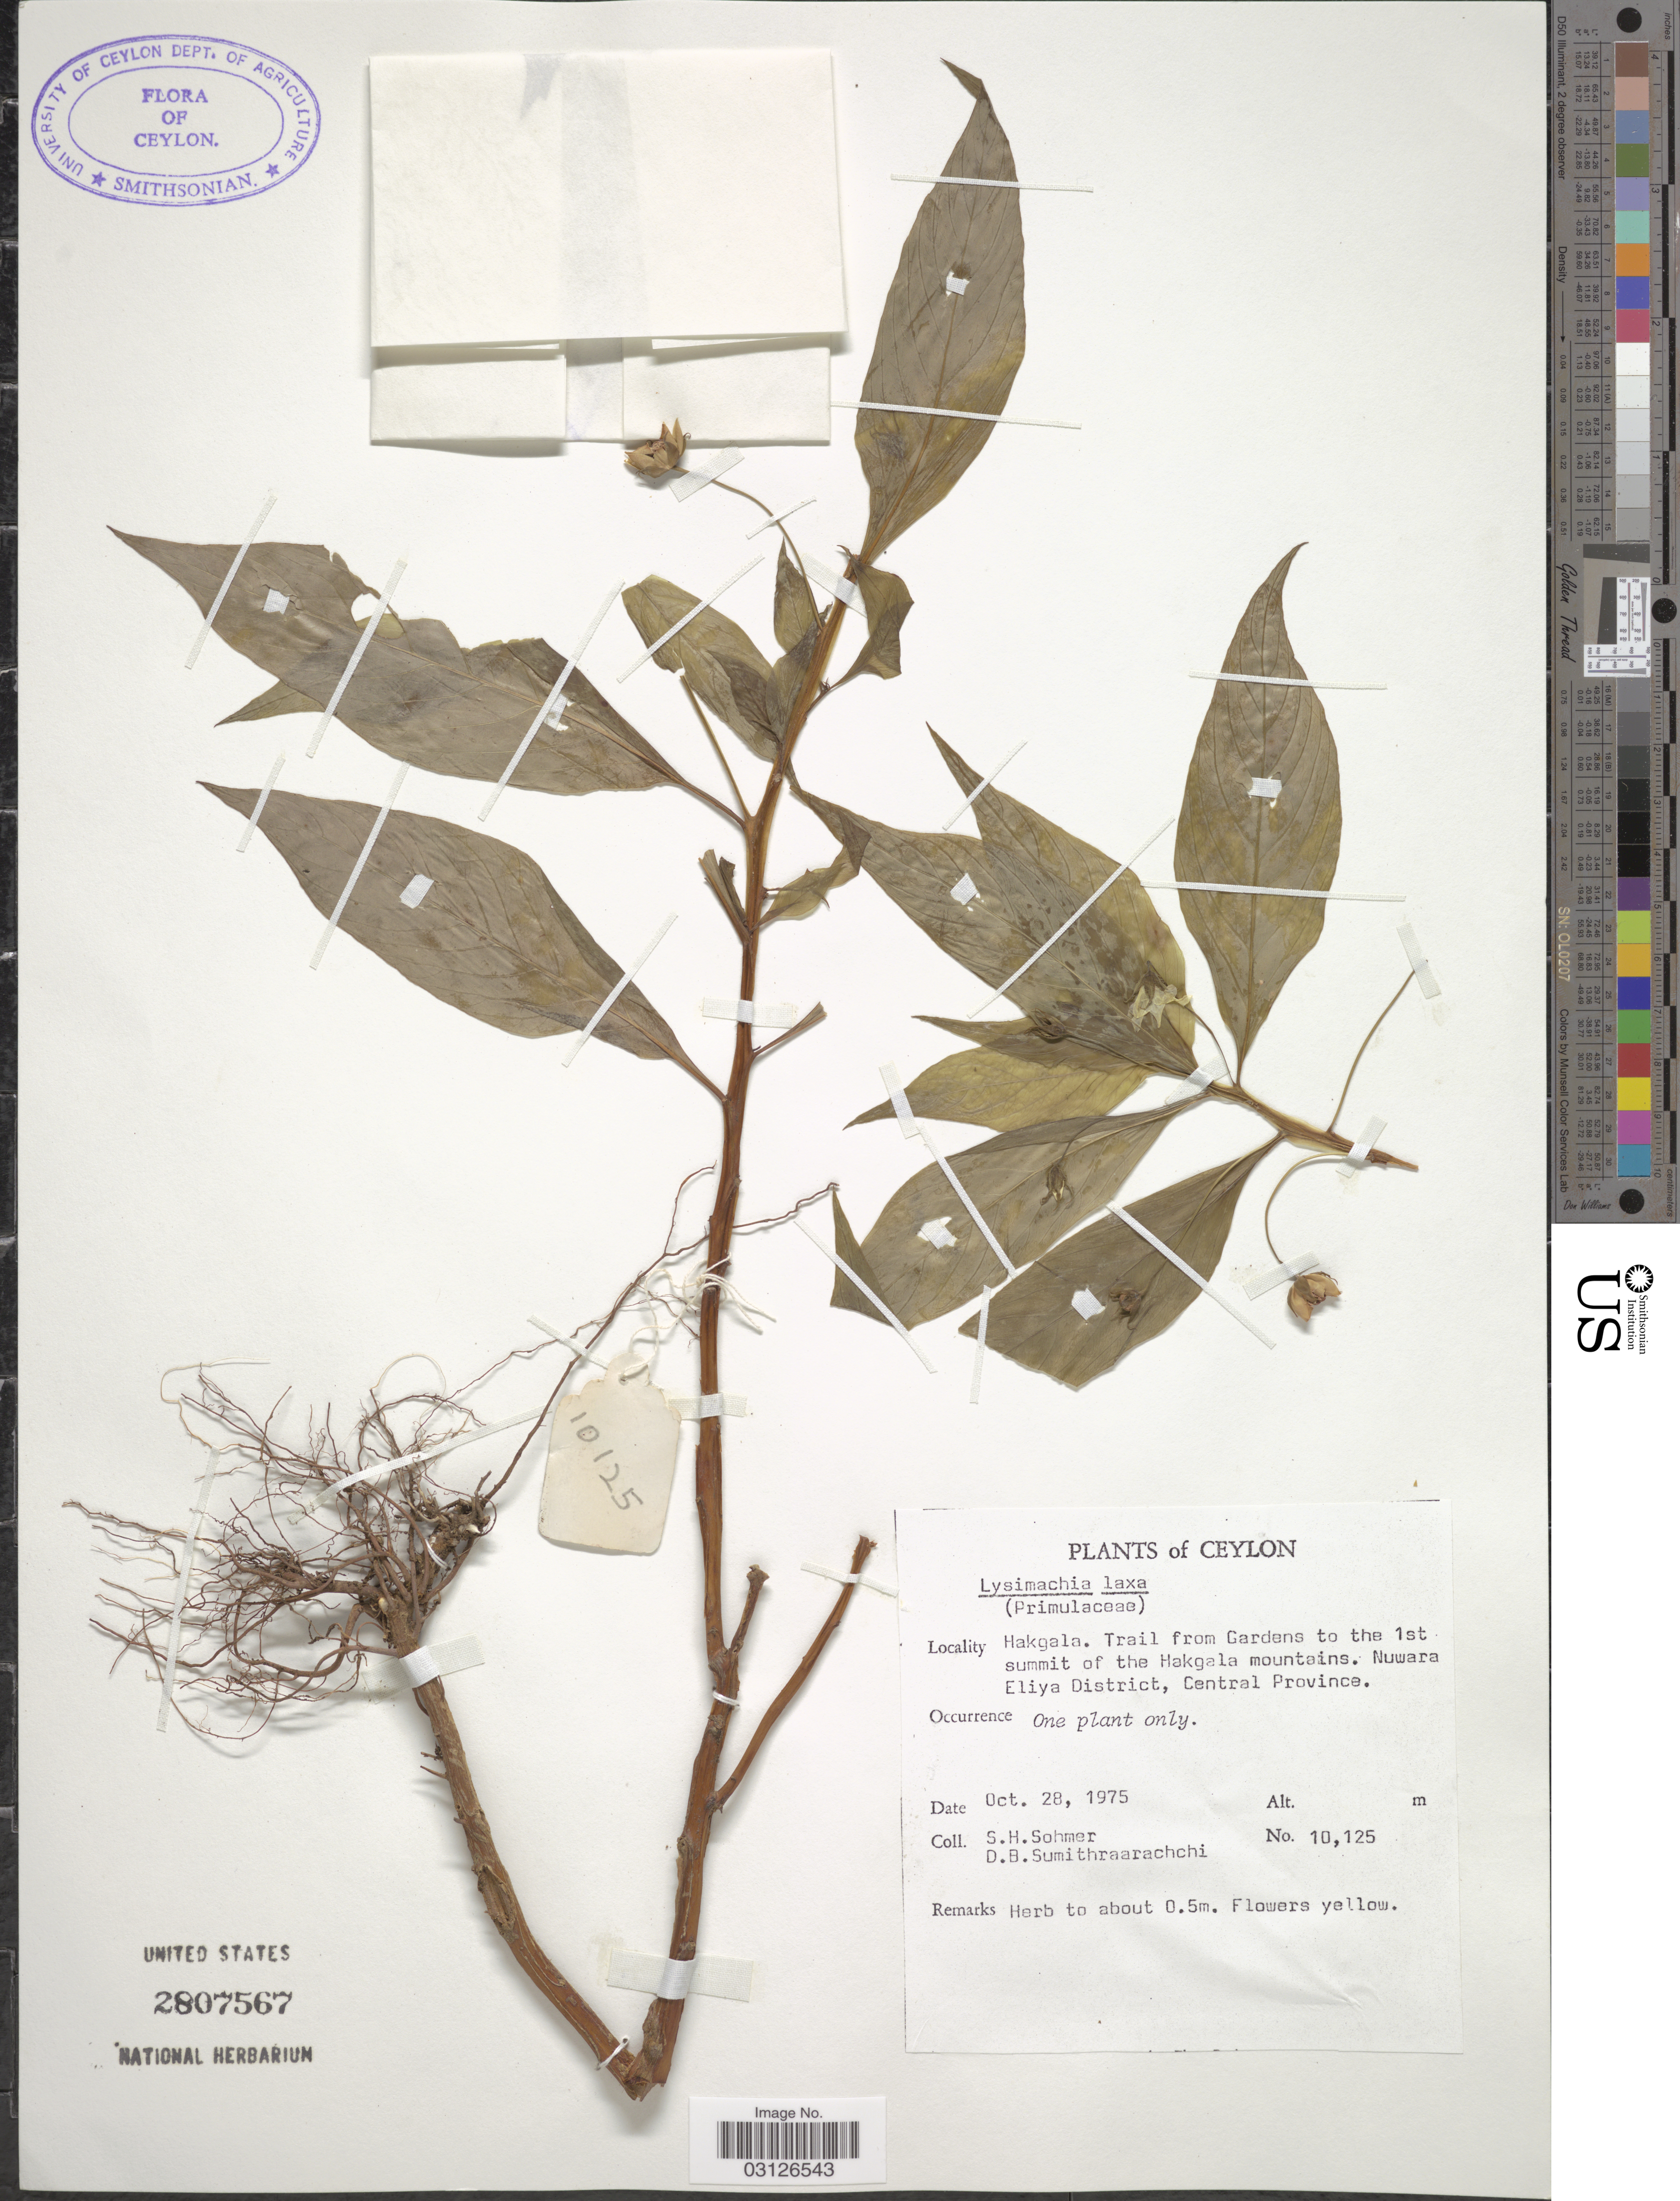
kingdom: Plantae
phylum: Tracheophyta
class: Magnoliopsida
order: Ericales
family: Primulaceae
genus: Lysimachia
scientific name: Lysimachia laxa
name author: Baudo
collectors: S. H. Sohmer & D. B. Sumithraarachchi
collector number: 10125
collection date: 1975-10-28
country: Sri Lanka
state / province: Central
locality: Ceylon. Hakgala. Trail from Gardens to the 1st summit of the Hakgala mountains. Nuwara Eliya District.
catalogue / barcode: US 2807567